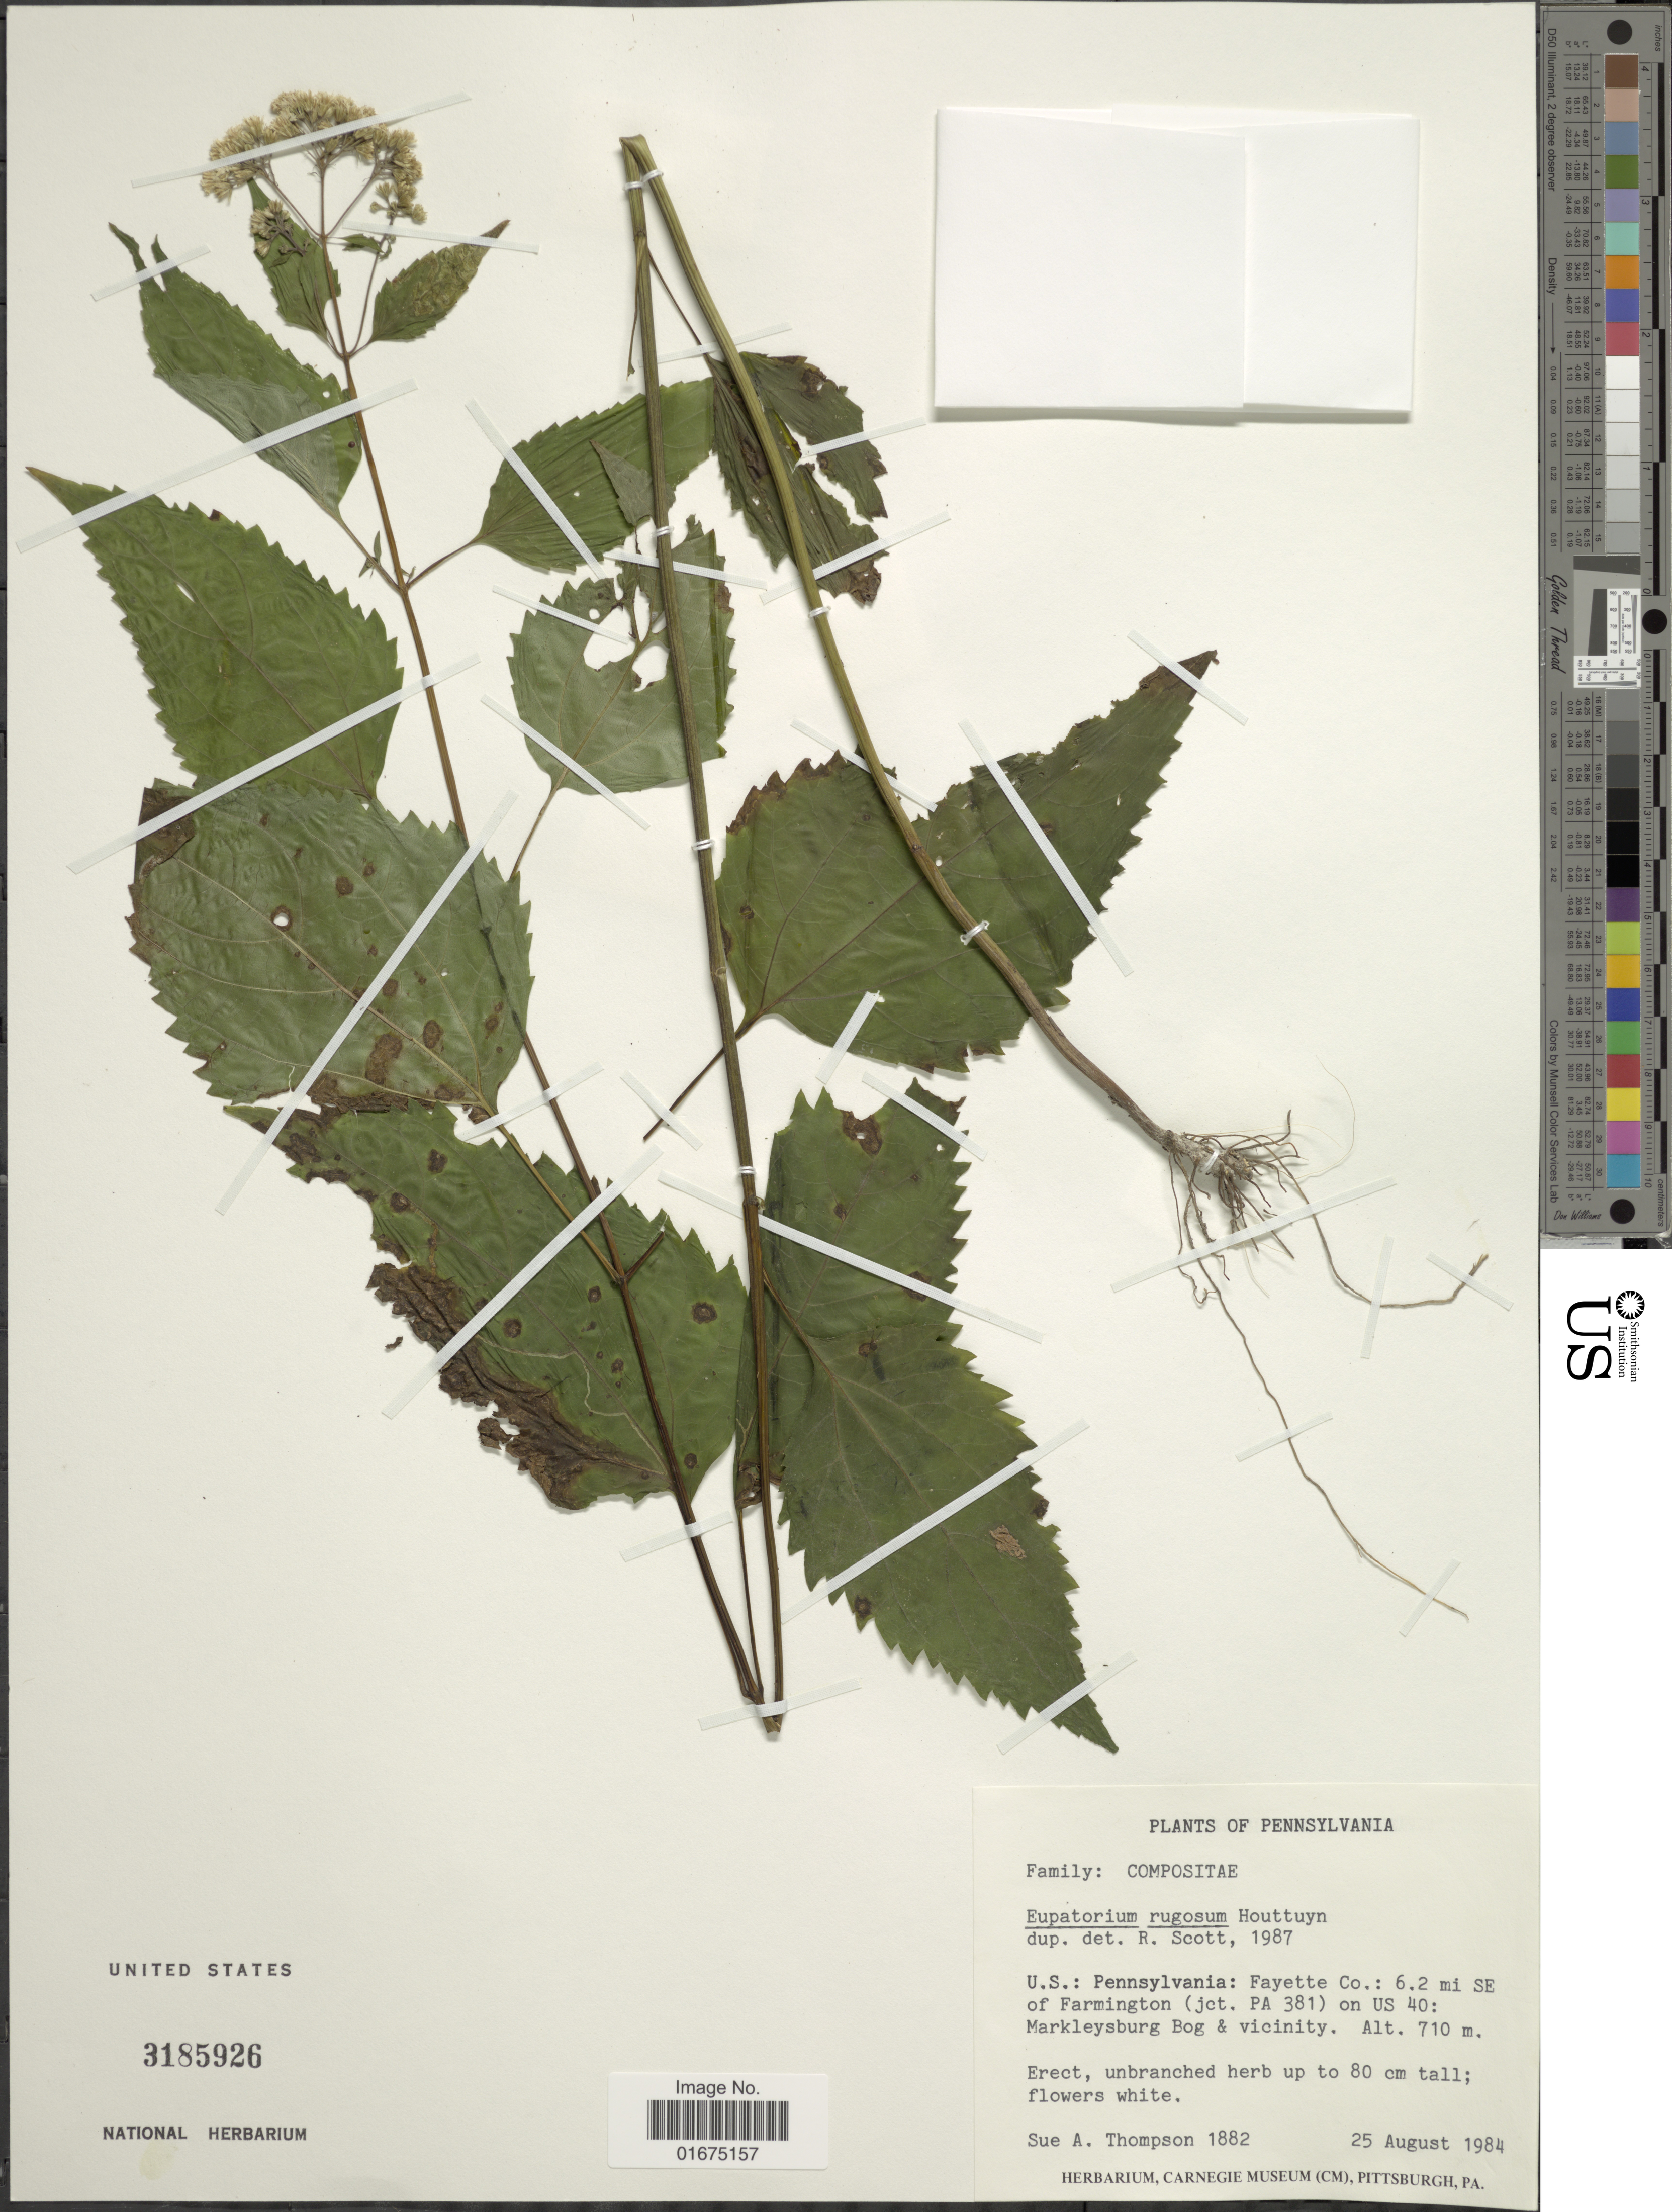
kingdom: Plantae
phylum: Tracheophyta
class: Magnoliopsida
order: Asterales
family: Asteraceae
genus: Ageratina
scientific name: Ageratina altissima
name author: (L.) R.M. King & H. Rob.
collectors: S. A. Thompson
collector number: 1882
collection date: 1984-08-25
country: United States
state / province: Pennsylvania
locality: Fayette Co.: 6.2 mi SE of Farmington (jct. PA 381) on US 40: Markleysburg Bog & vicinity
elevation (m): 710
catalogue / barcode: US 3185926